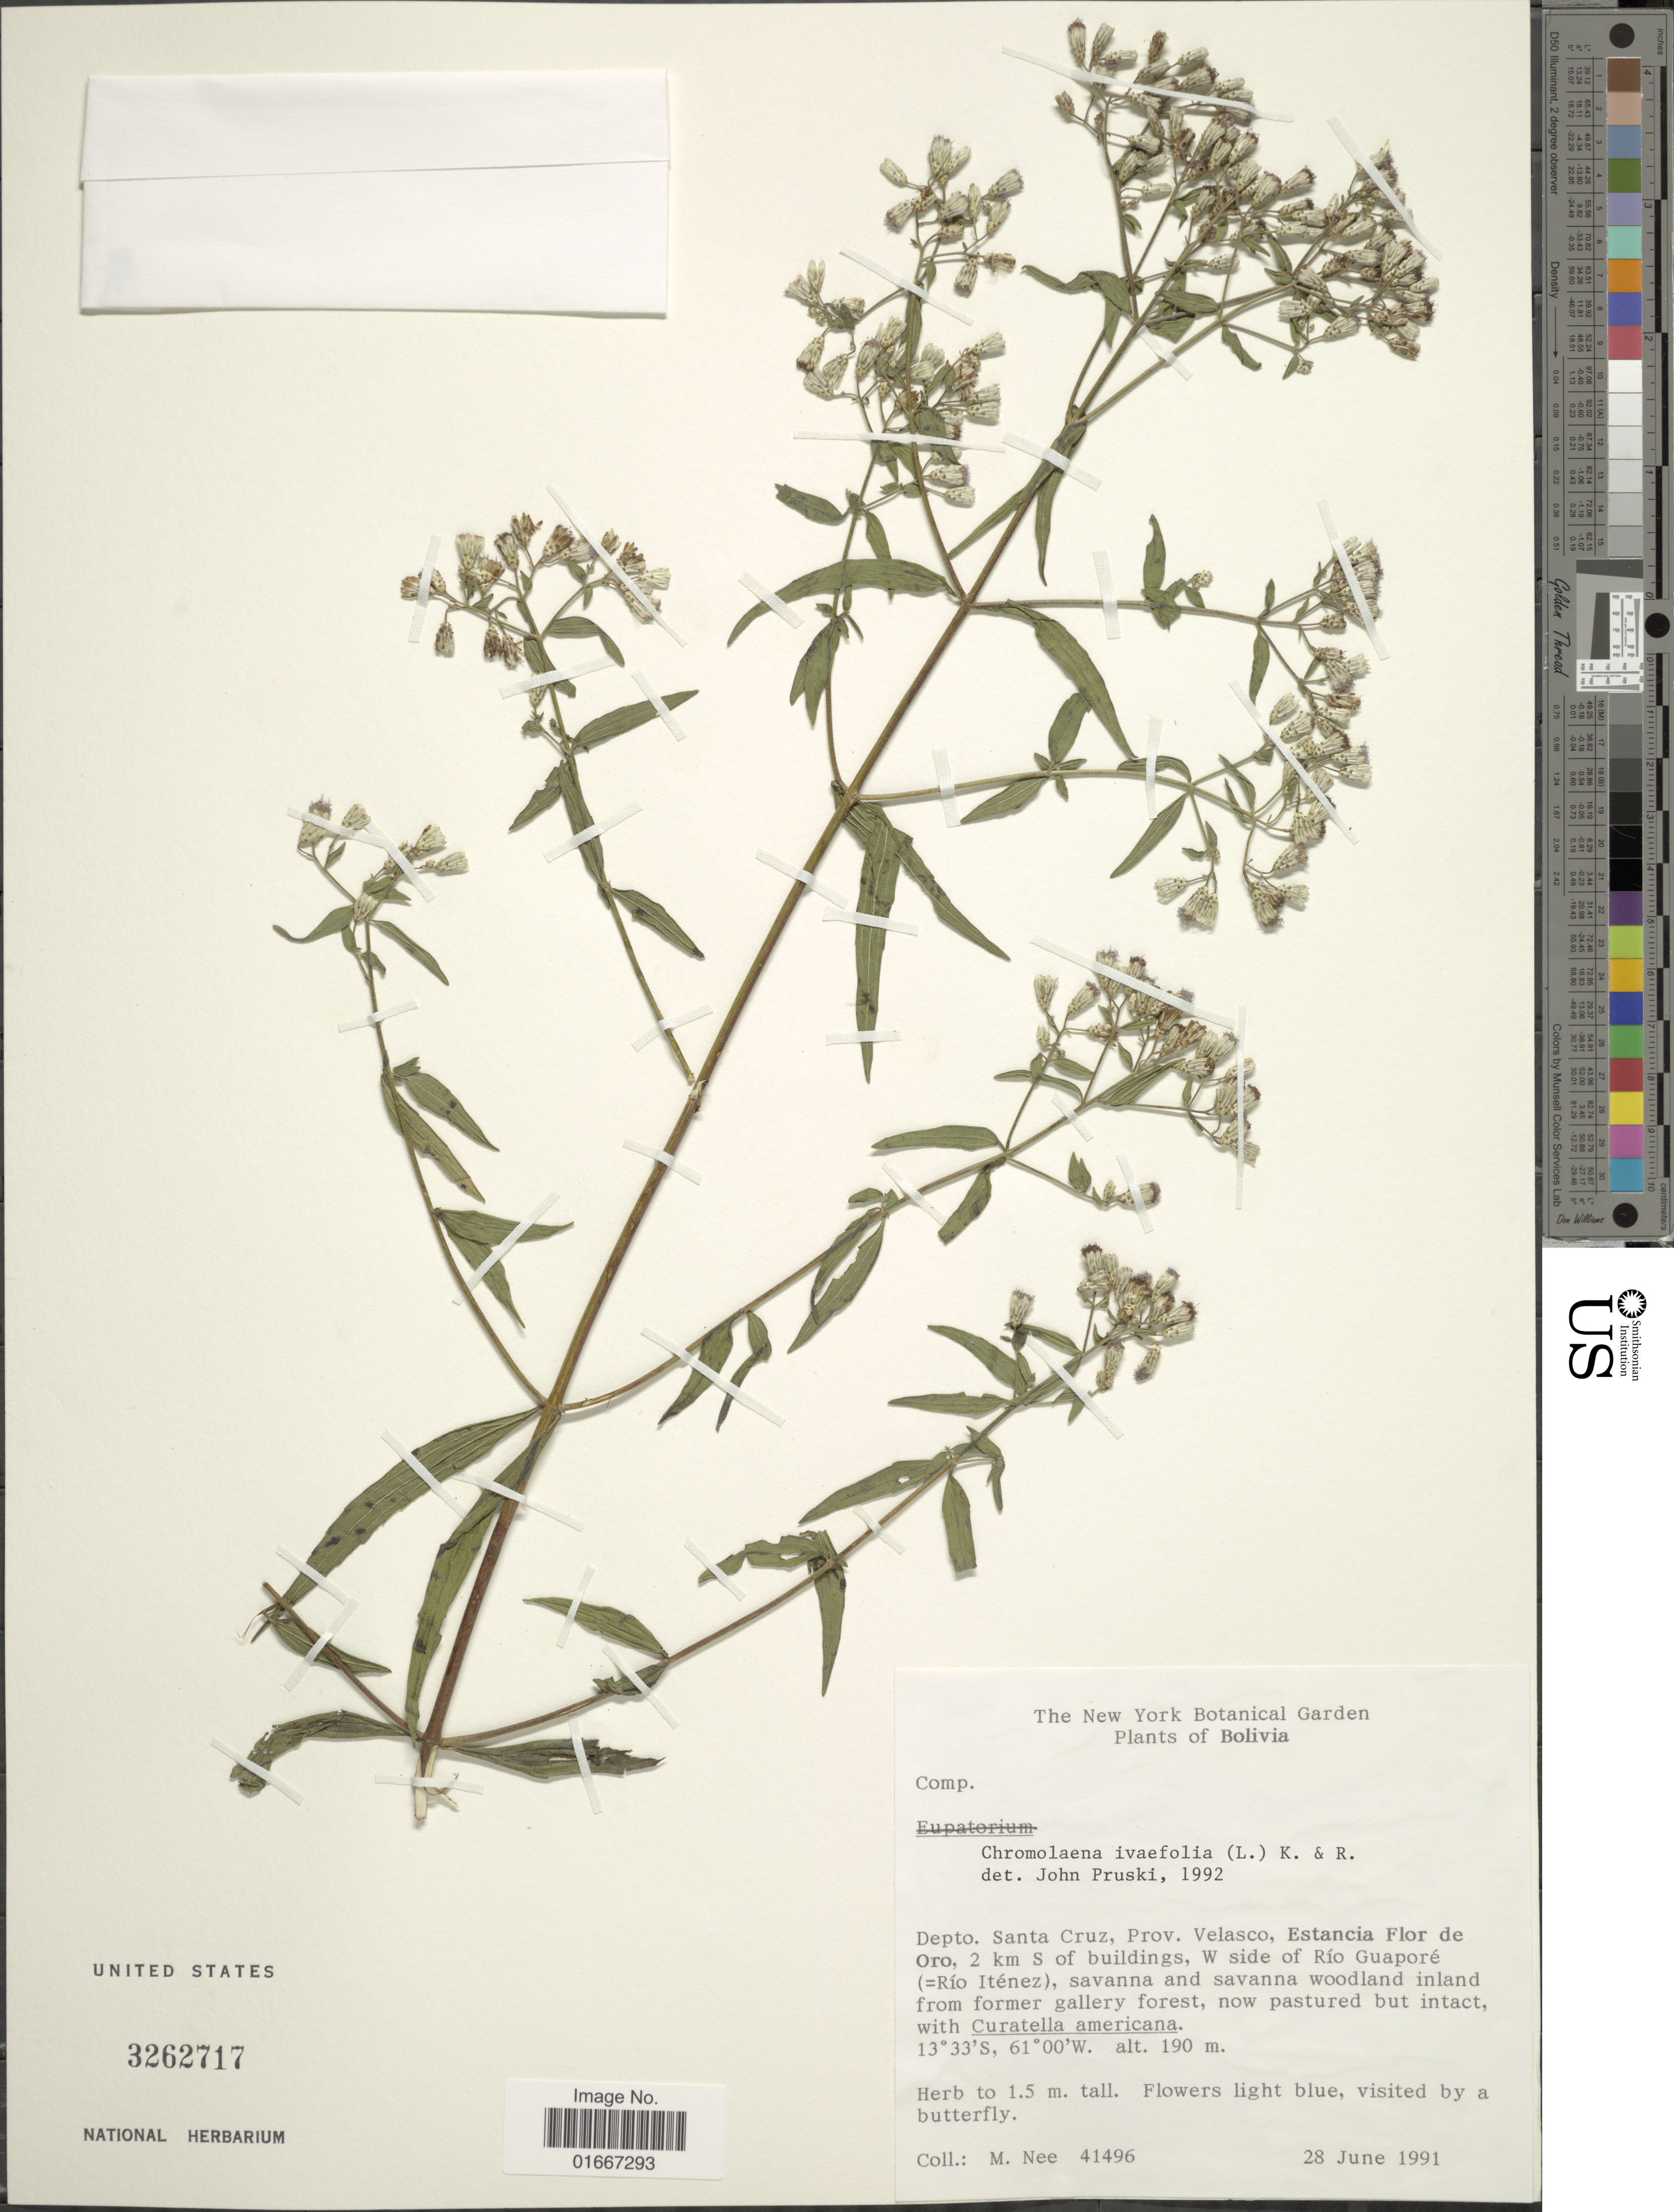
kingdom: Plantae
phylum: Tracheophyta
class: Magnoliopsida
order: Asterales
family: Asteraceae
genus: Chromolaena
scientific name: Chromolaena ivaefolia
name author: (L.) R.M. King & H. Rob.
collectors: M. Nee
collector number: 41496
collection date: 1991-06-28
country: Bolivia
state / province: Santa Cruz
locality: Prov. Velasco, Estancia Flor de Oro, 2 km S of buildings, W side of Rio Guapore (=Rio Itenez)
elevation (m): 190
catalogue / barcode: US 3262717